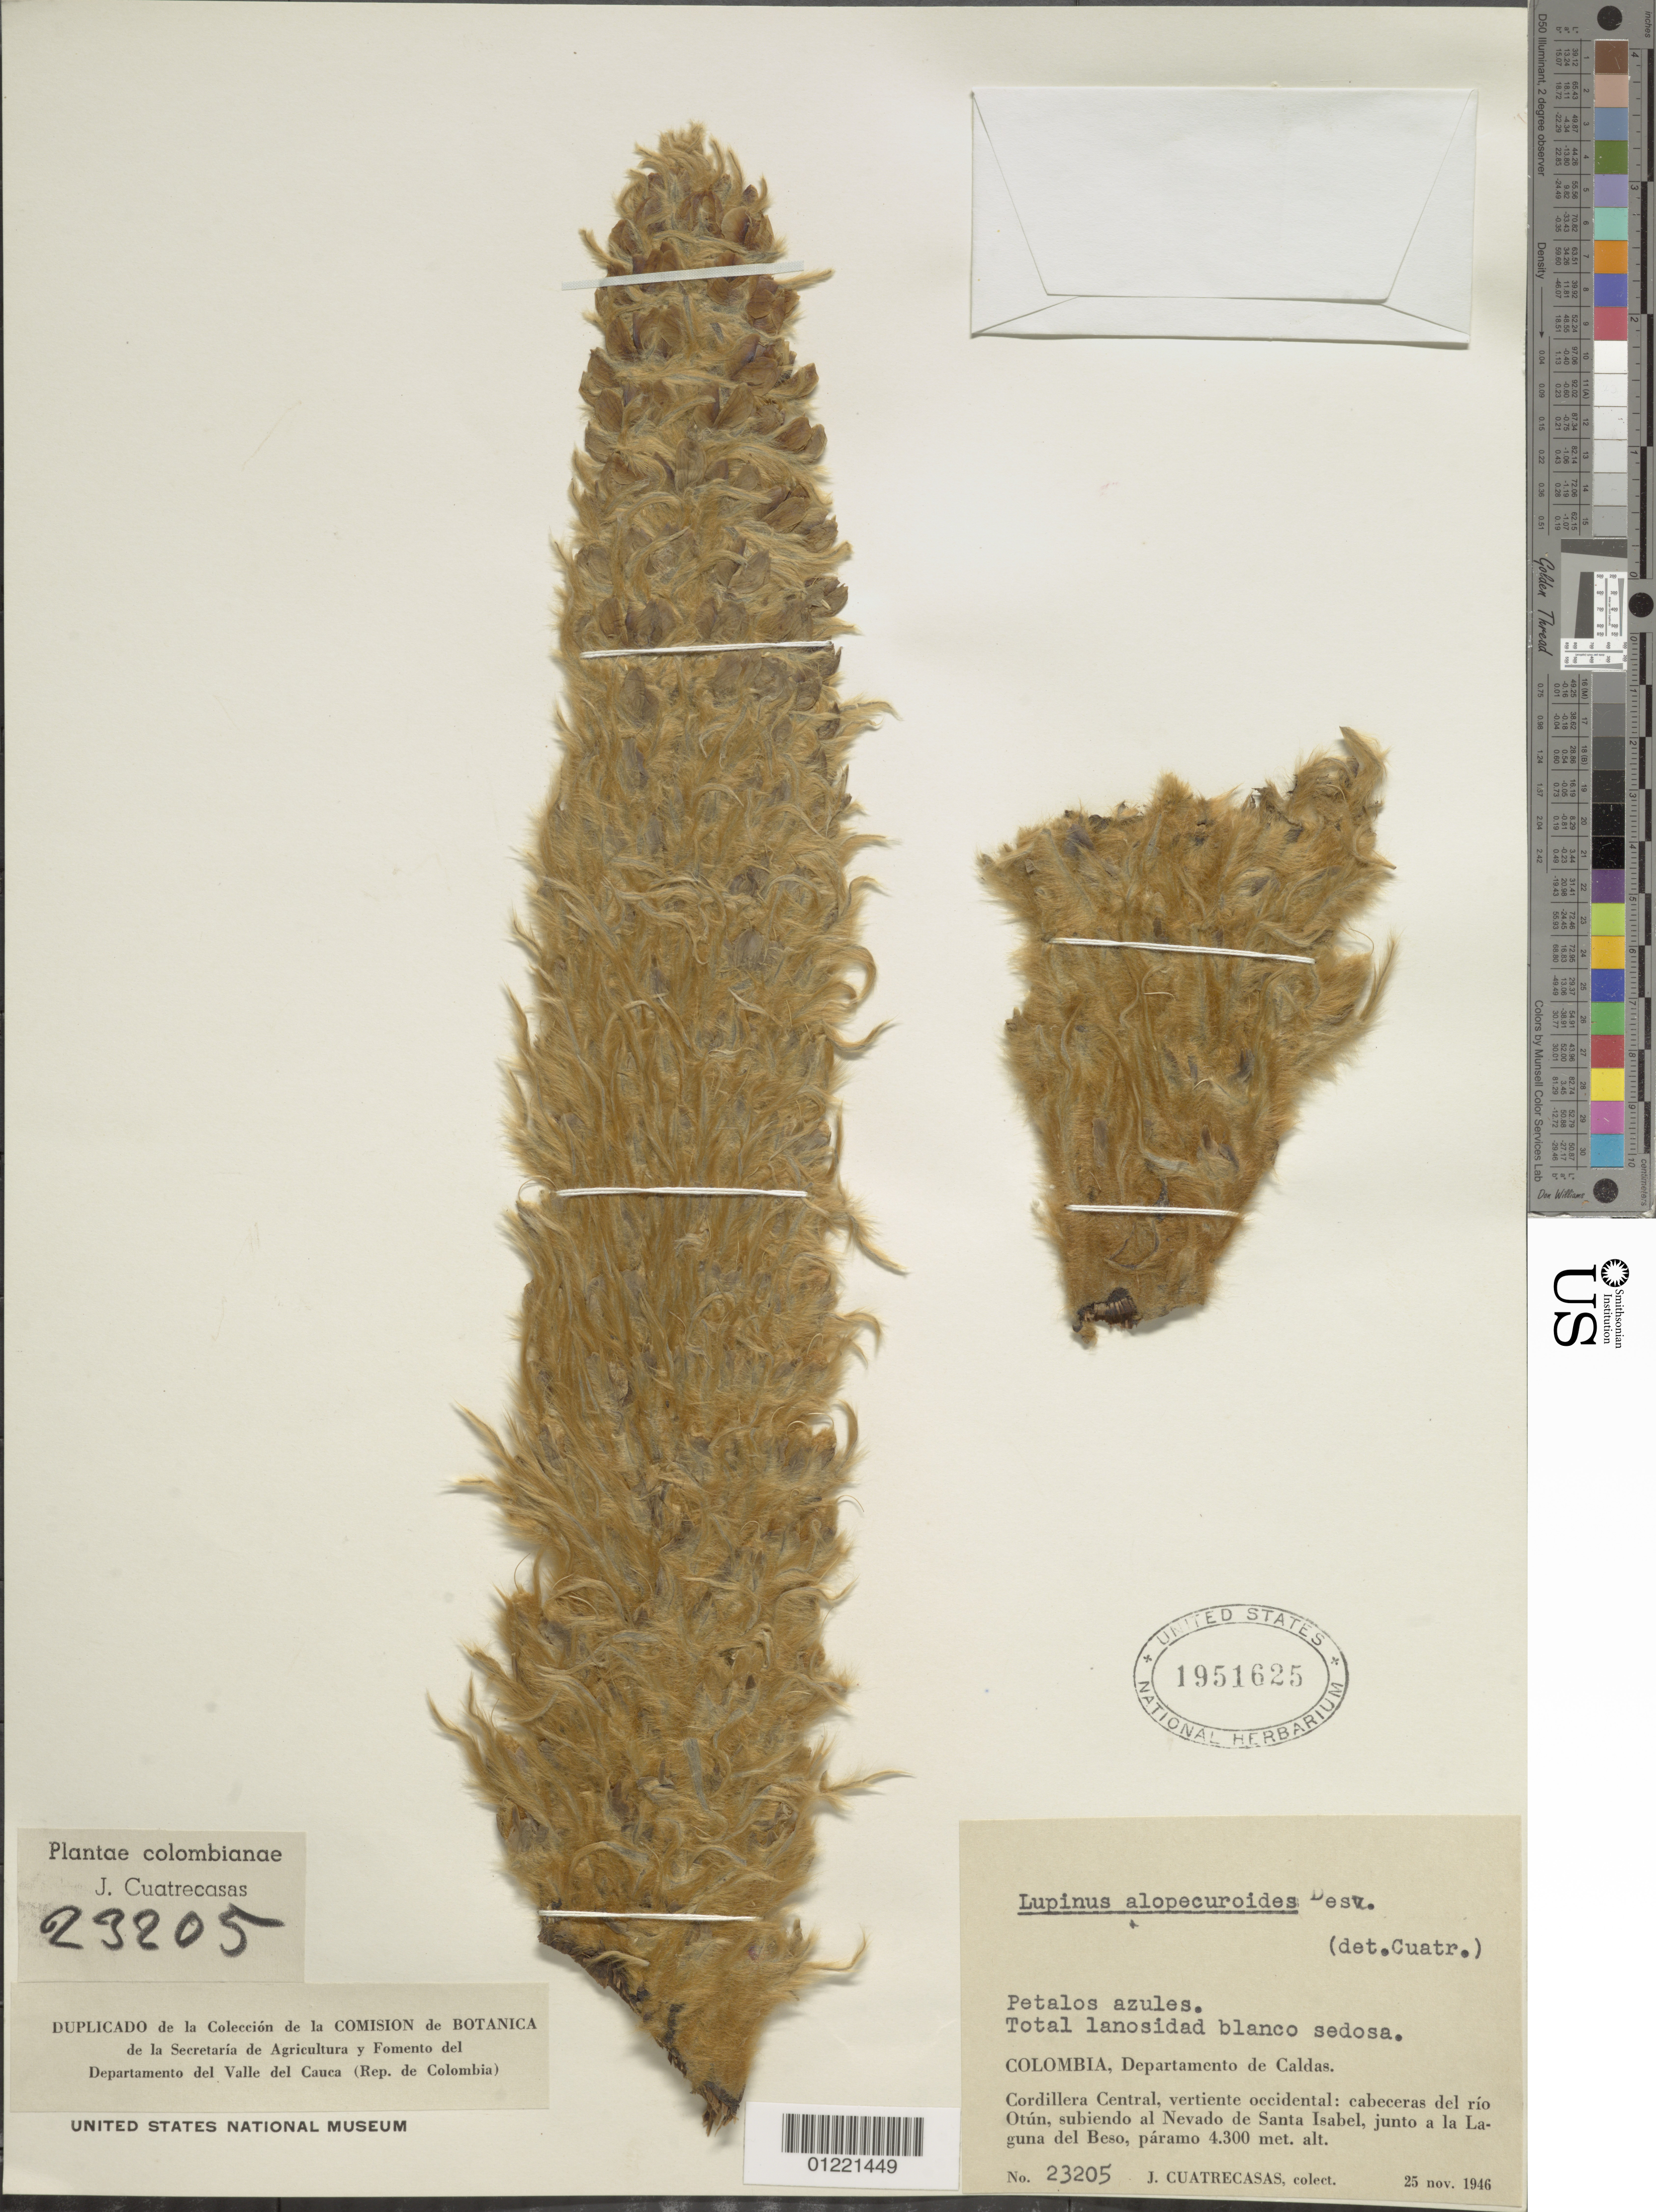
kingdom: Plantae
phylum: Tracheophyta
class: Magnoliopsida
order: Fabales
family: Fabaceae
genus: Lupinus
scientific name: Lupinus alopecuroides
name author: Desr.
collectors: J. Cuatrecasas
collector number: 23205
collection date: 1946-11-25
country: Colombia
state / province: Caldas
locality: Cordillera Central, vertiente occidental: cabaceras del río Otún, subiendo al Nevado de Santa Isabel, junto a la Laguna del Beso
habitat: paramo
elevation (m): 4300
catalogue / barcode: US 1951625